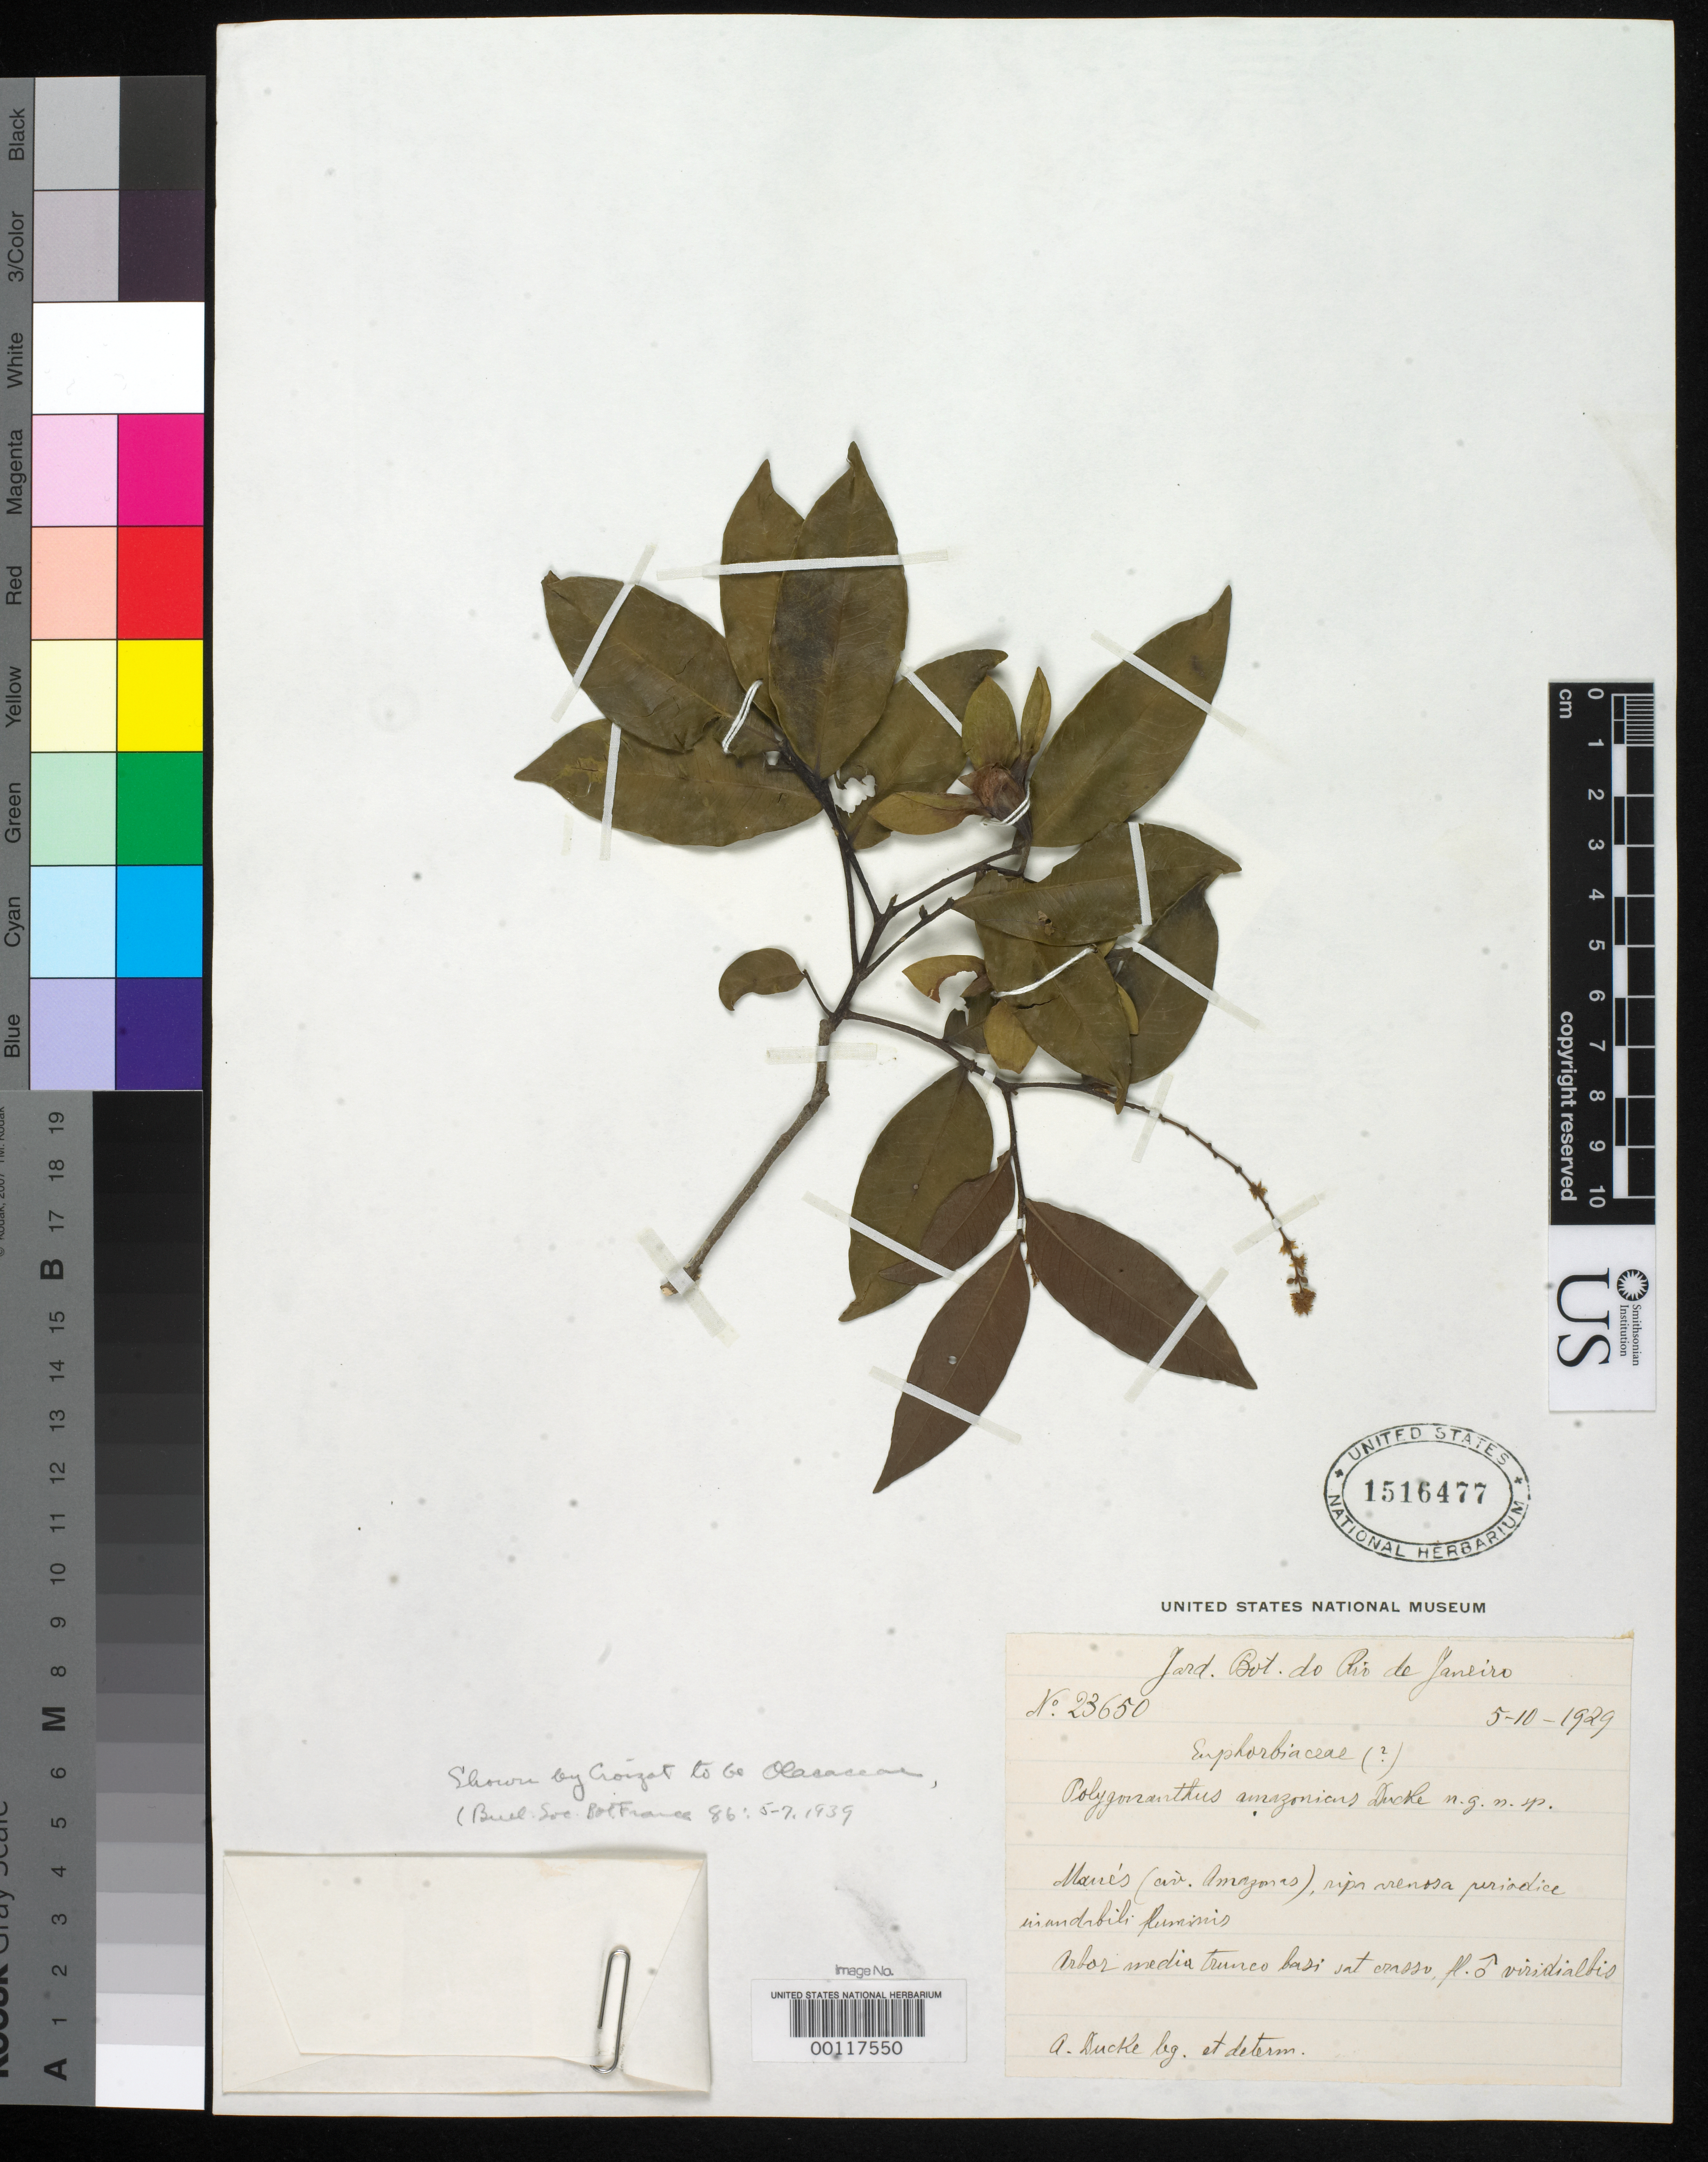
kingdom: Plantae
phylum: Tracheophyta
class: Magnoliopsida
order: Cucurbitales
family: Anisophylleaceae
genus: Polygonanthus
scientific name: Polygonanthus amazonicus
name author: Ducke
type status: Isotype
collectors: A. Ducke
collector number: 23650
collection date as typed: Oct 1929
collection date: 1929-10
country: Brazil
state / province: Amazonas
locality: Manaos.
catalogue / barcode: US 1516477